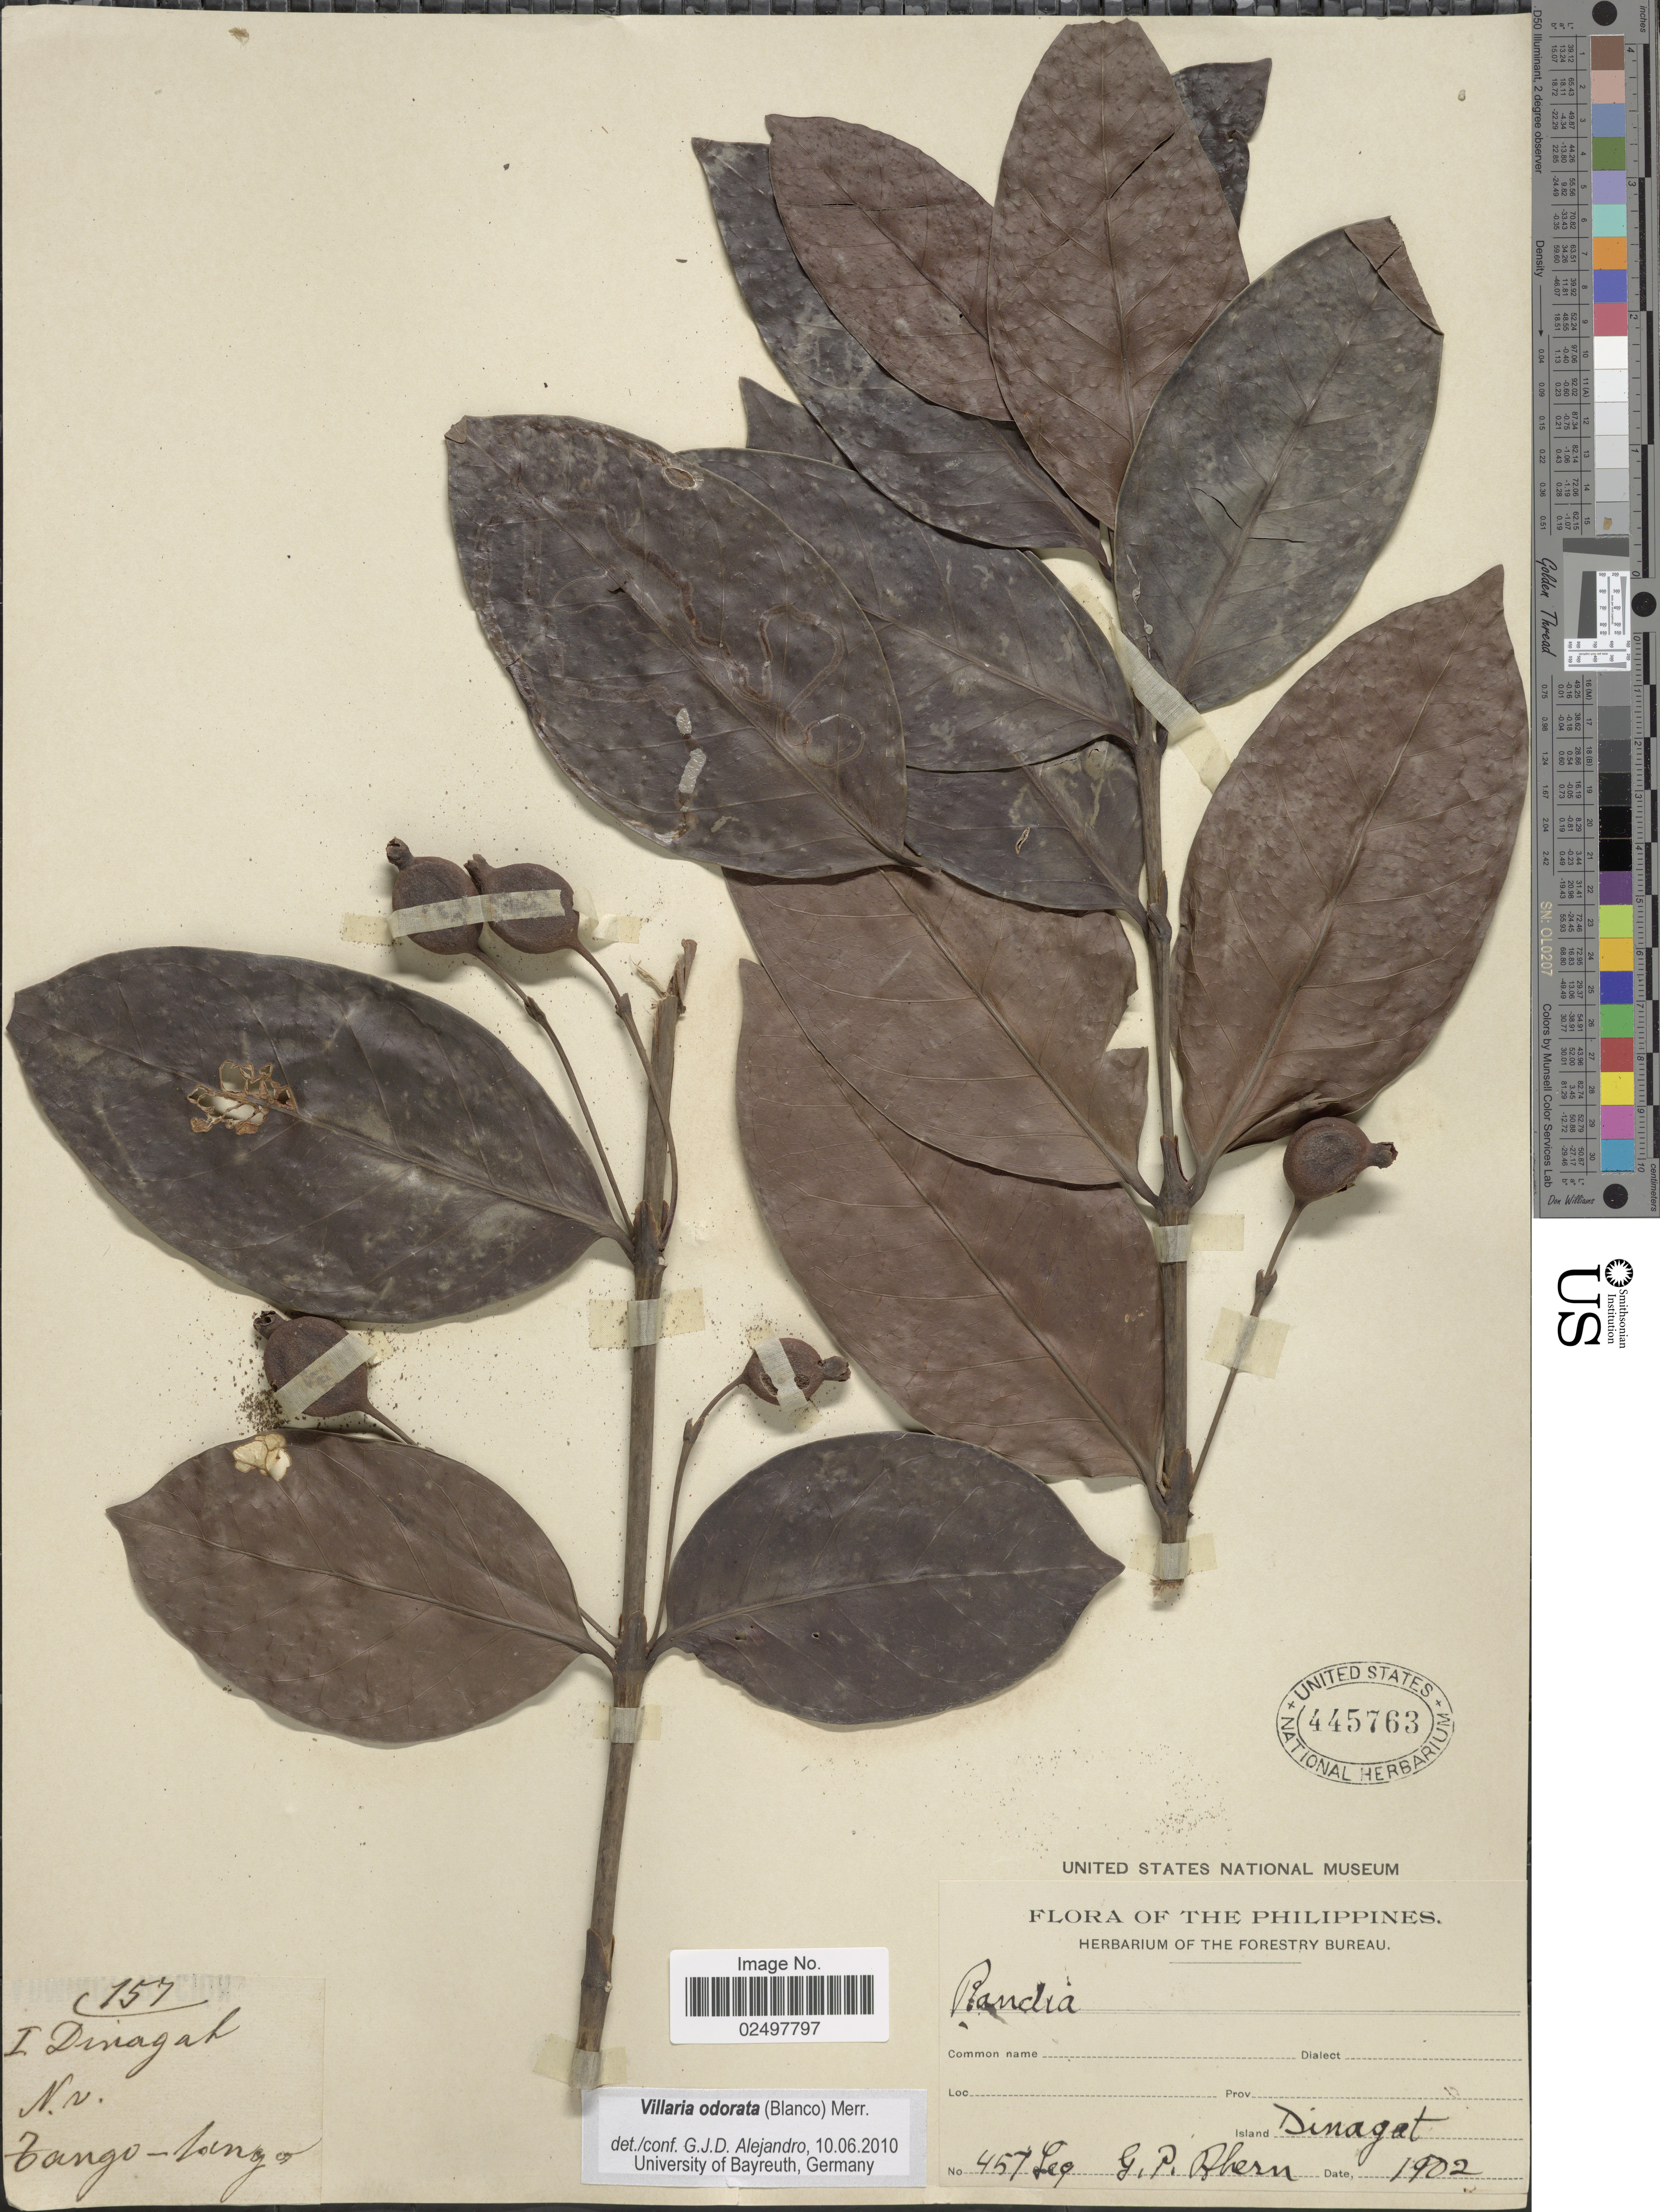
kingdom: Plantae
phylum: Tracheophyta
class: Magnoliopsida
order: Gentianales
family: Rubiaceae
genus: Villaria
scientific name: Villaria odorata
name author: (Blanco) Merr.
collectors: G. Ahern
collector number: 457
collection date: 1902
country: Philippines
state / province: Caraga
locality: Island Dinagat, Nr. Zango-Soengo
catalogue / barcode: US 445763